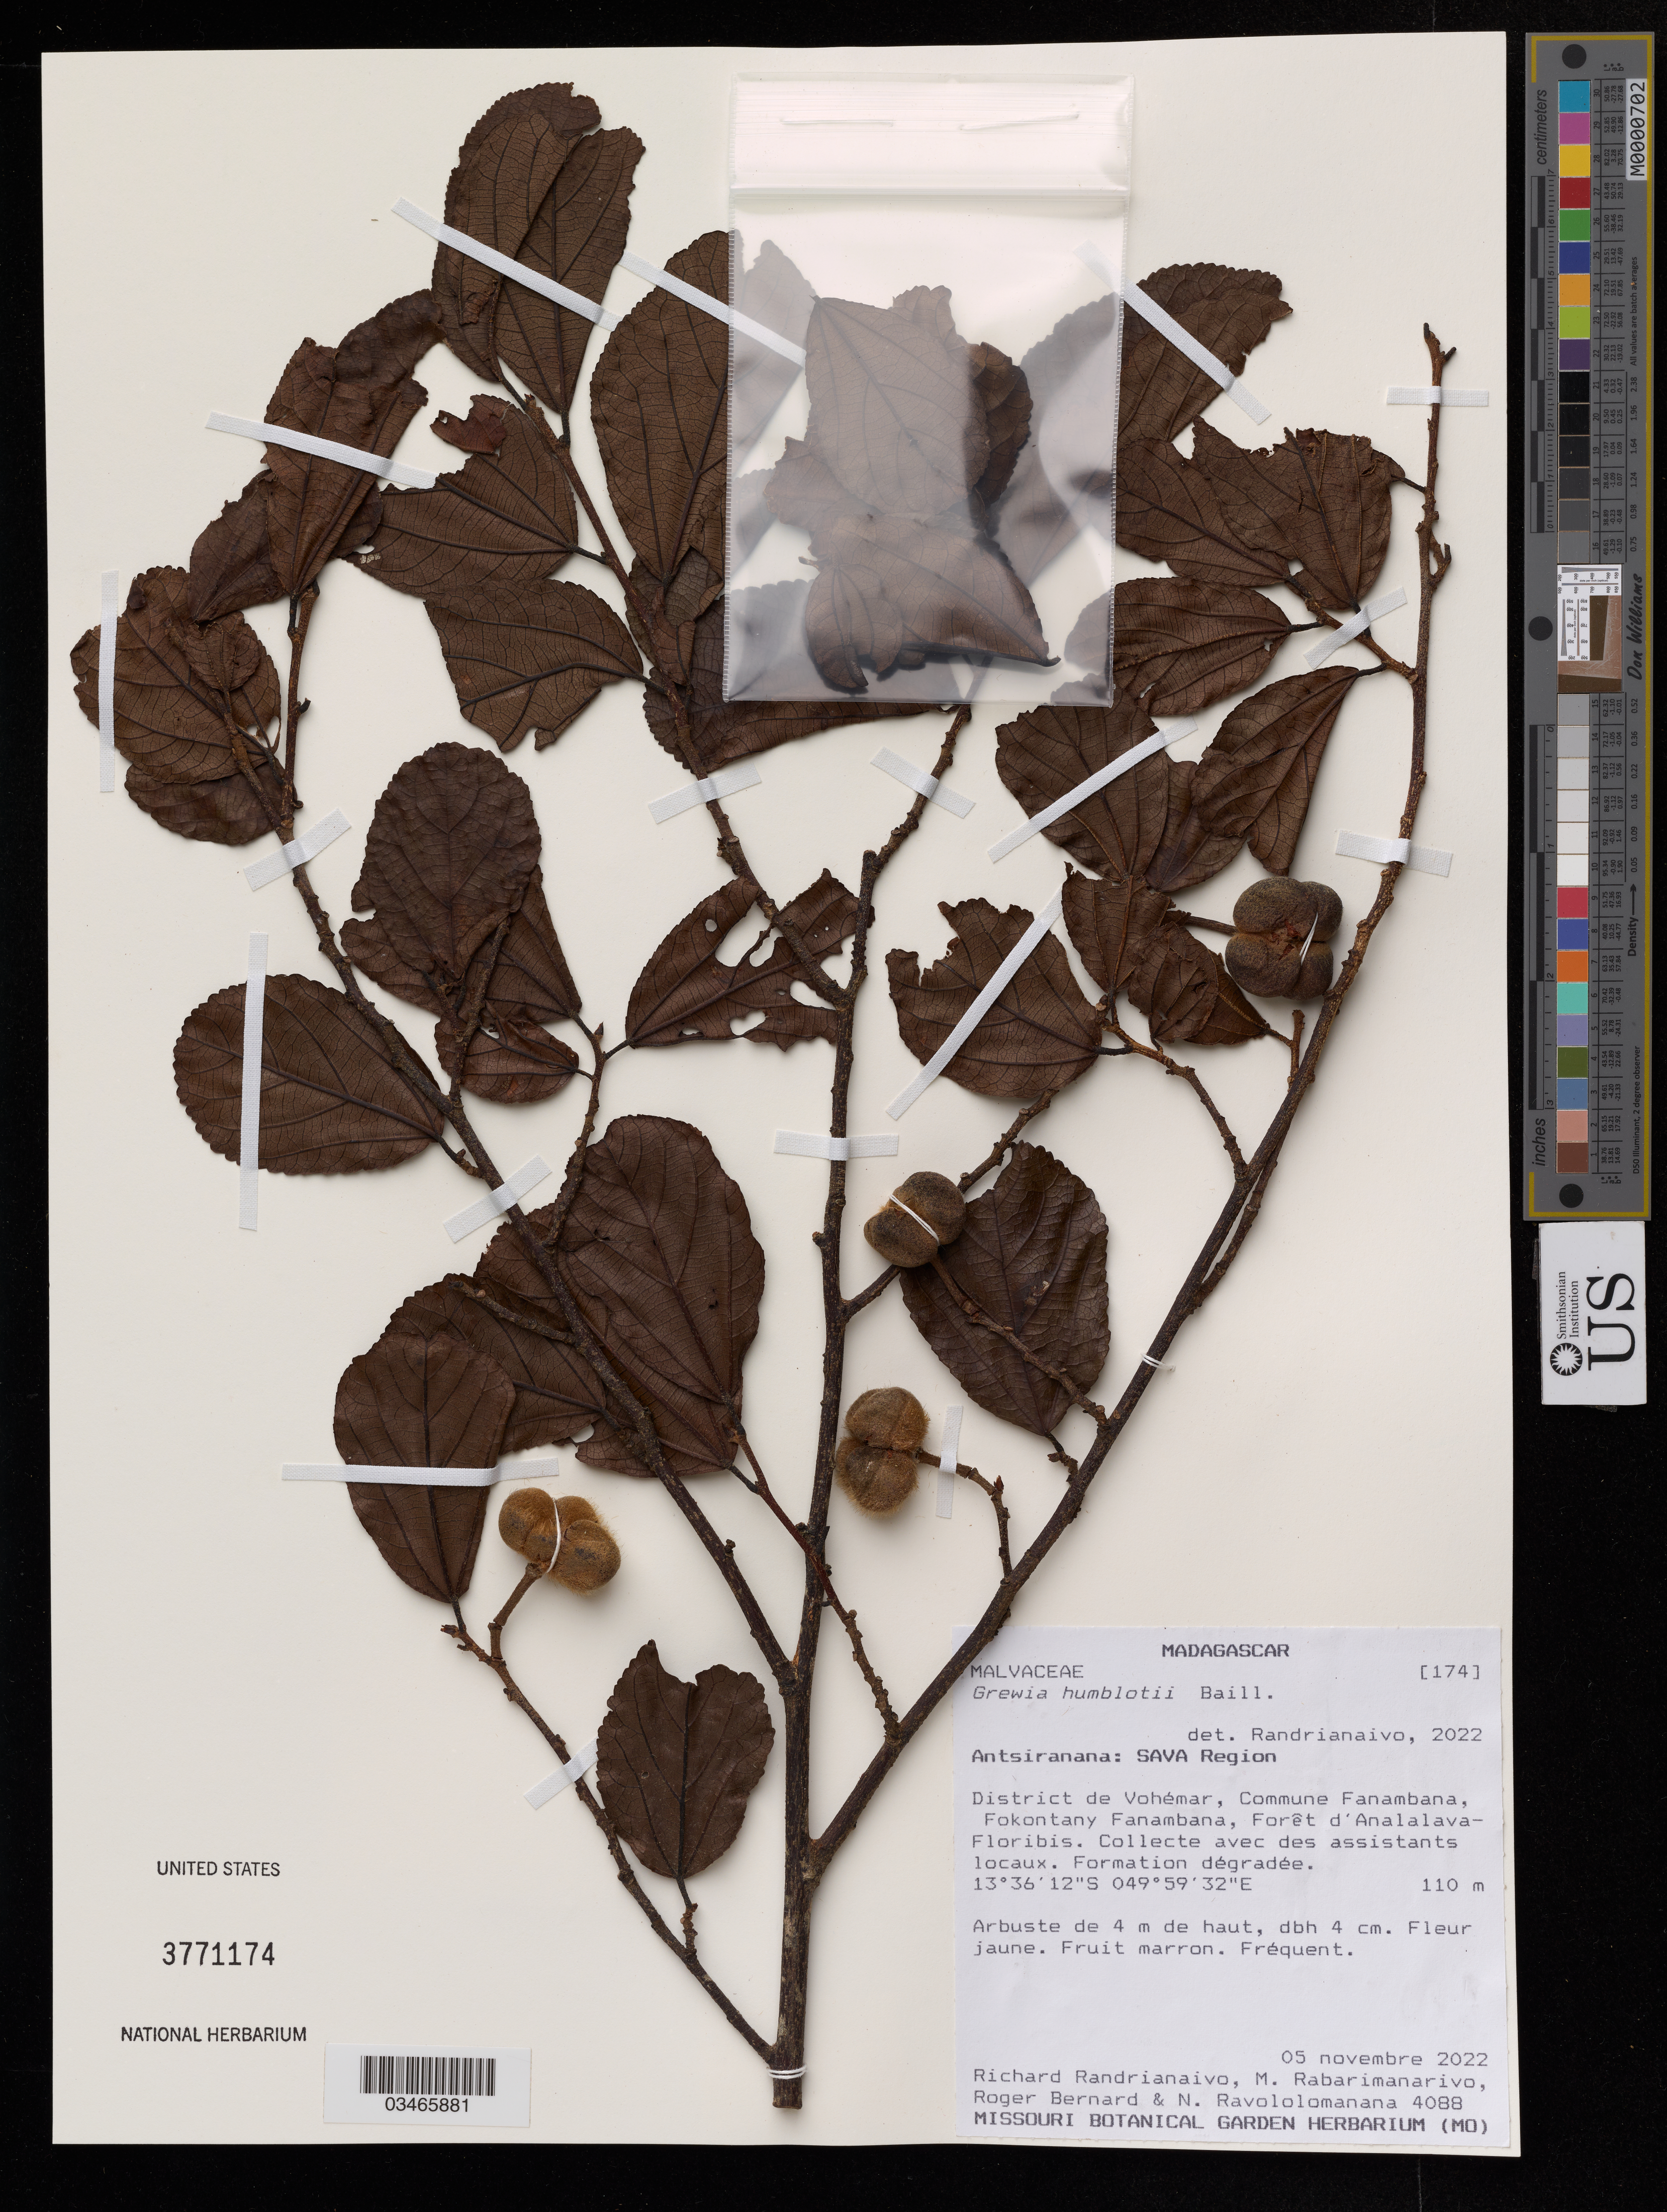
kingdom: Plantae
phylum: Tracheophyta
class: Magnoliopsida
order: Malvales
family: Malvaceae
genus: Grewia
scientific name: Grewia humblotii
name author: Baill.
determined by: Ravololomanana, N.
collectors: R. Randrianaivo, M. Rabarimanarivo, R. Bernard & N. Ravololomanana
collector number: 4088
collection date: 2022-11-05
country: Madagascar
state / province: Sava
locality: District de Vohemar, Commune Fanambana, Fokontany Fanambana, Foret d'Analalava-Floribis.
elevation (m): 110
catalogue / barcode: US 3771174